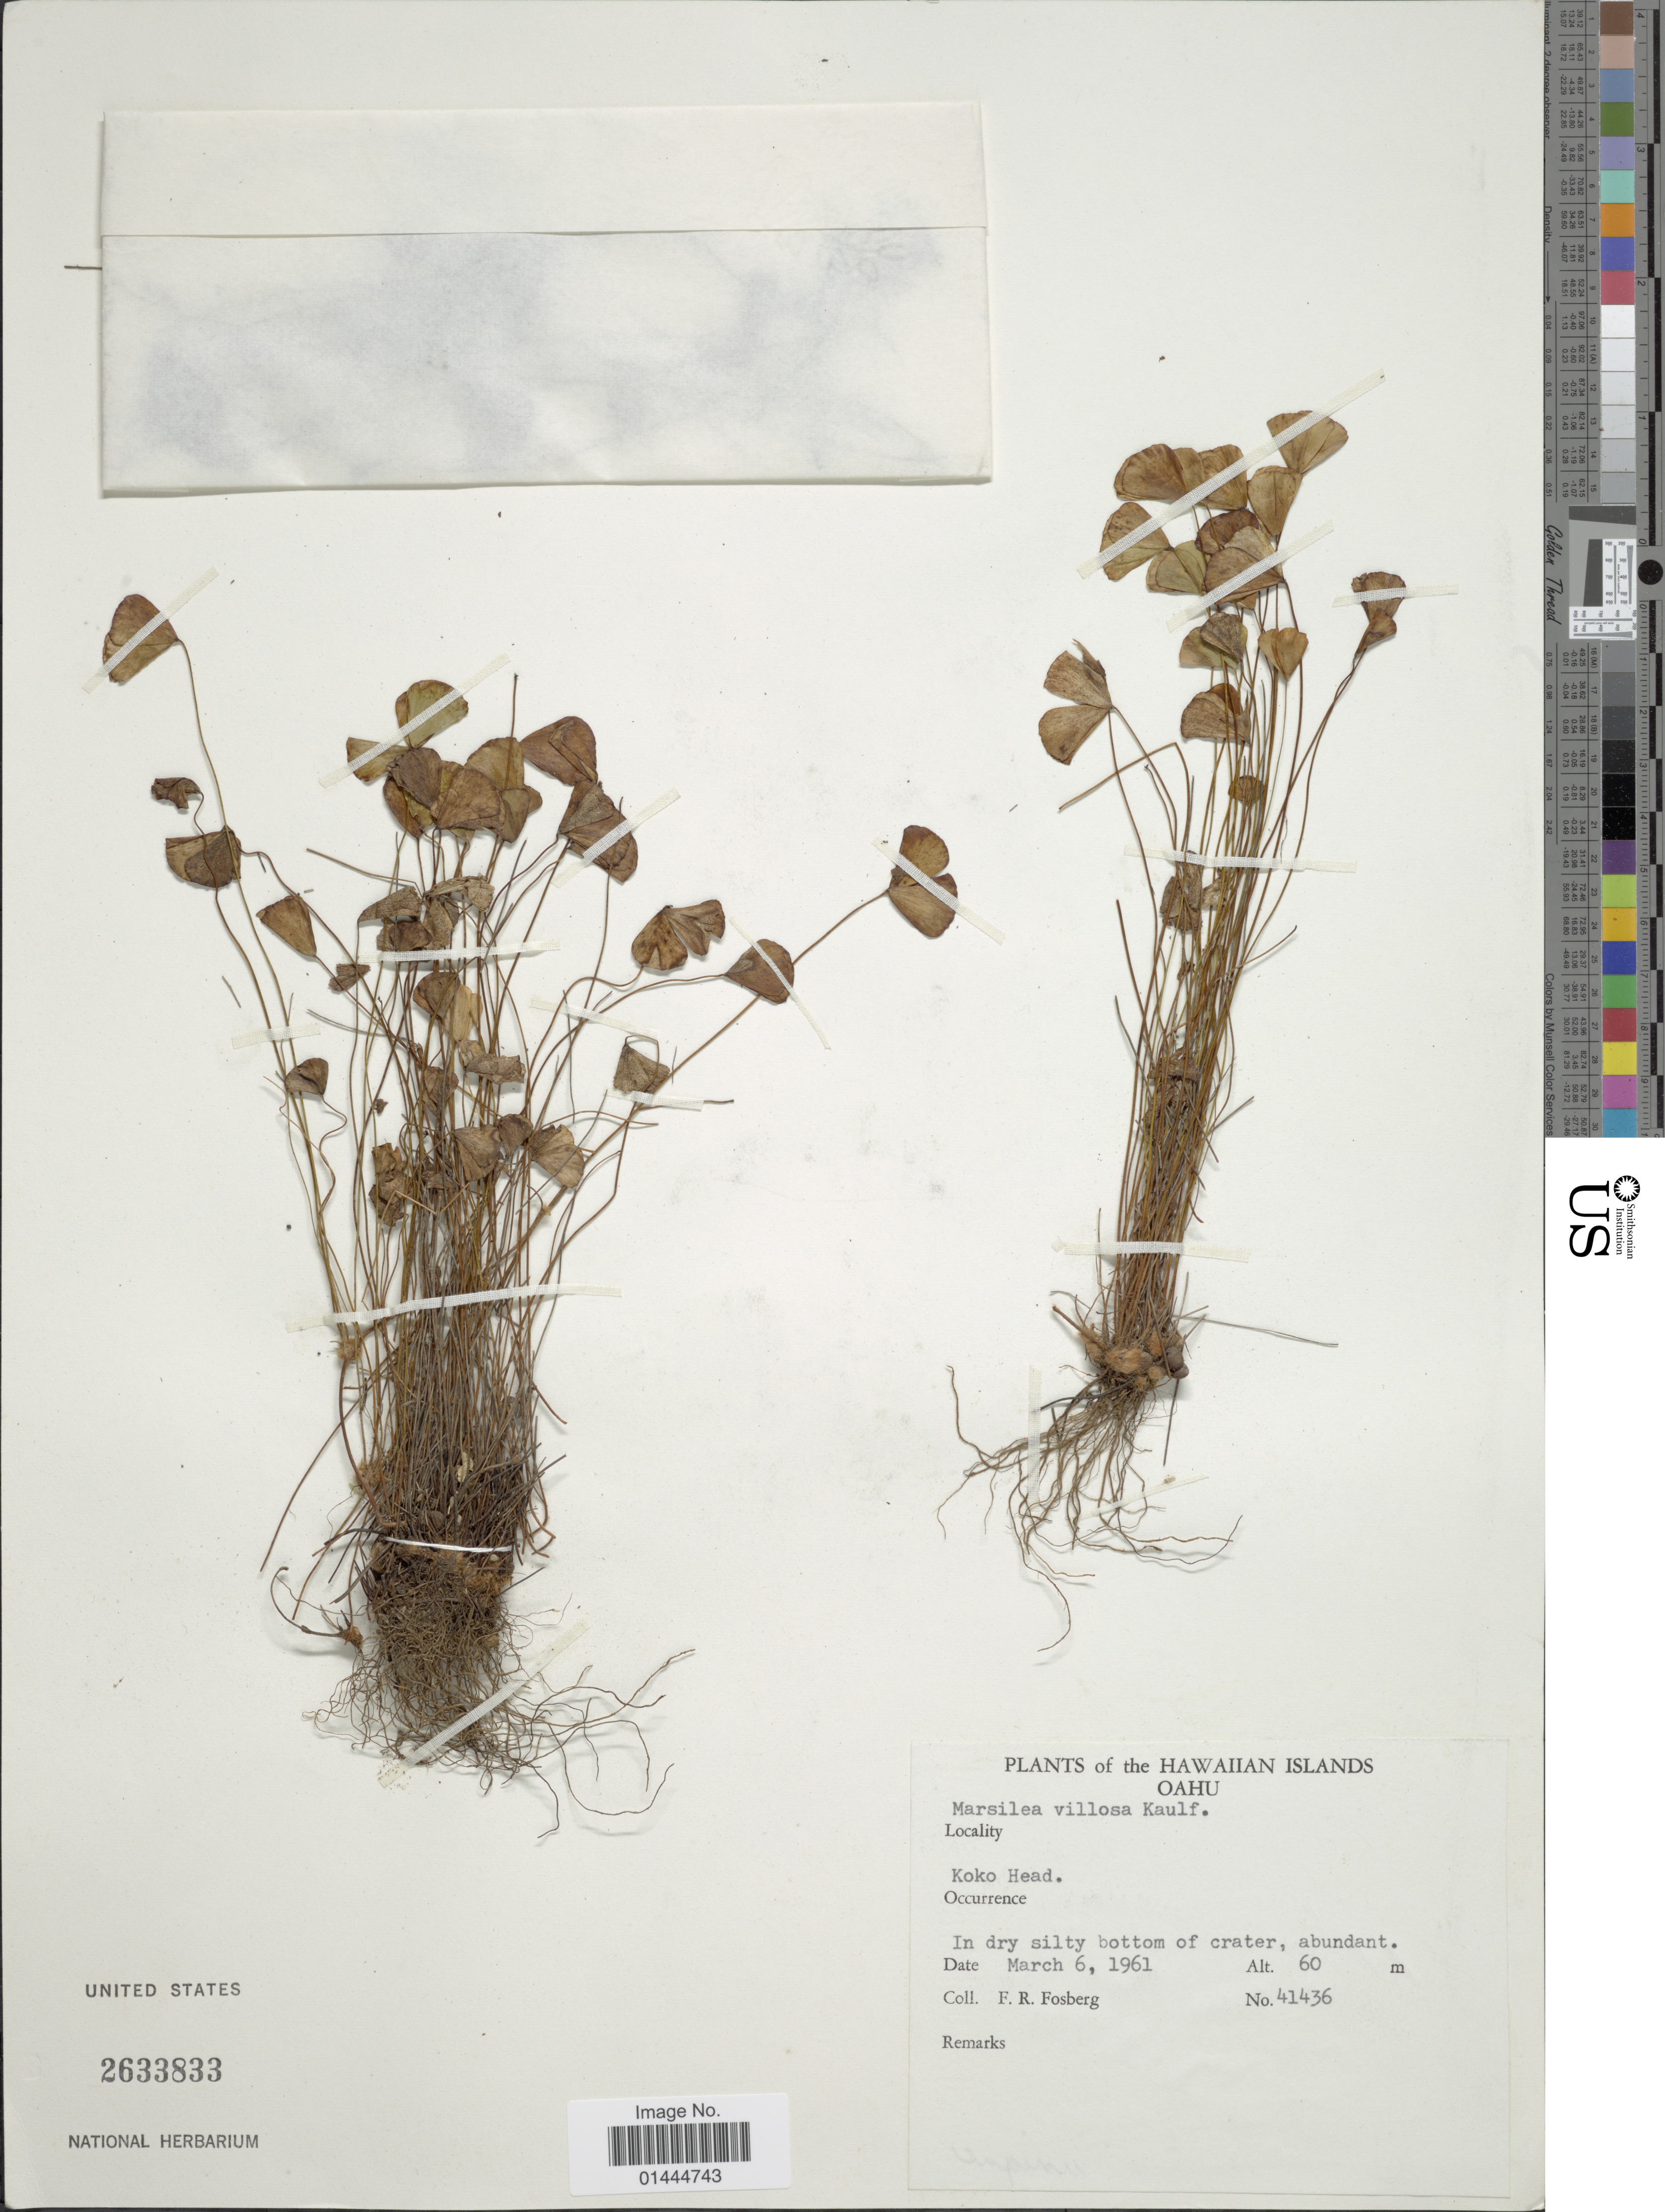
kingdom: Plantae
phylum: Tracheophyta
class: Polypodiopsida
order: Salviniales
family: Marsileaceae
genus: Marsilea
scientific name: Marsilea villosa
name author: Kaulf.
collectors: F. R. Fosberg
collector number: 41436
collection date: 1961-03-06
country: United States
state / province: Hawaii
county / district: Honolulu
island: Oahu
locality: Koko Head, in dry silty bottom of crater.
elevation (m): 60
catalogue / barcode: US 2633833